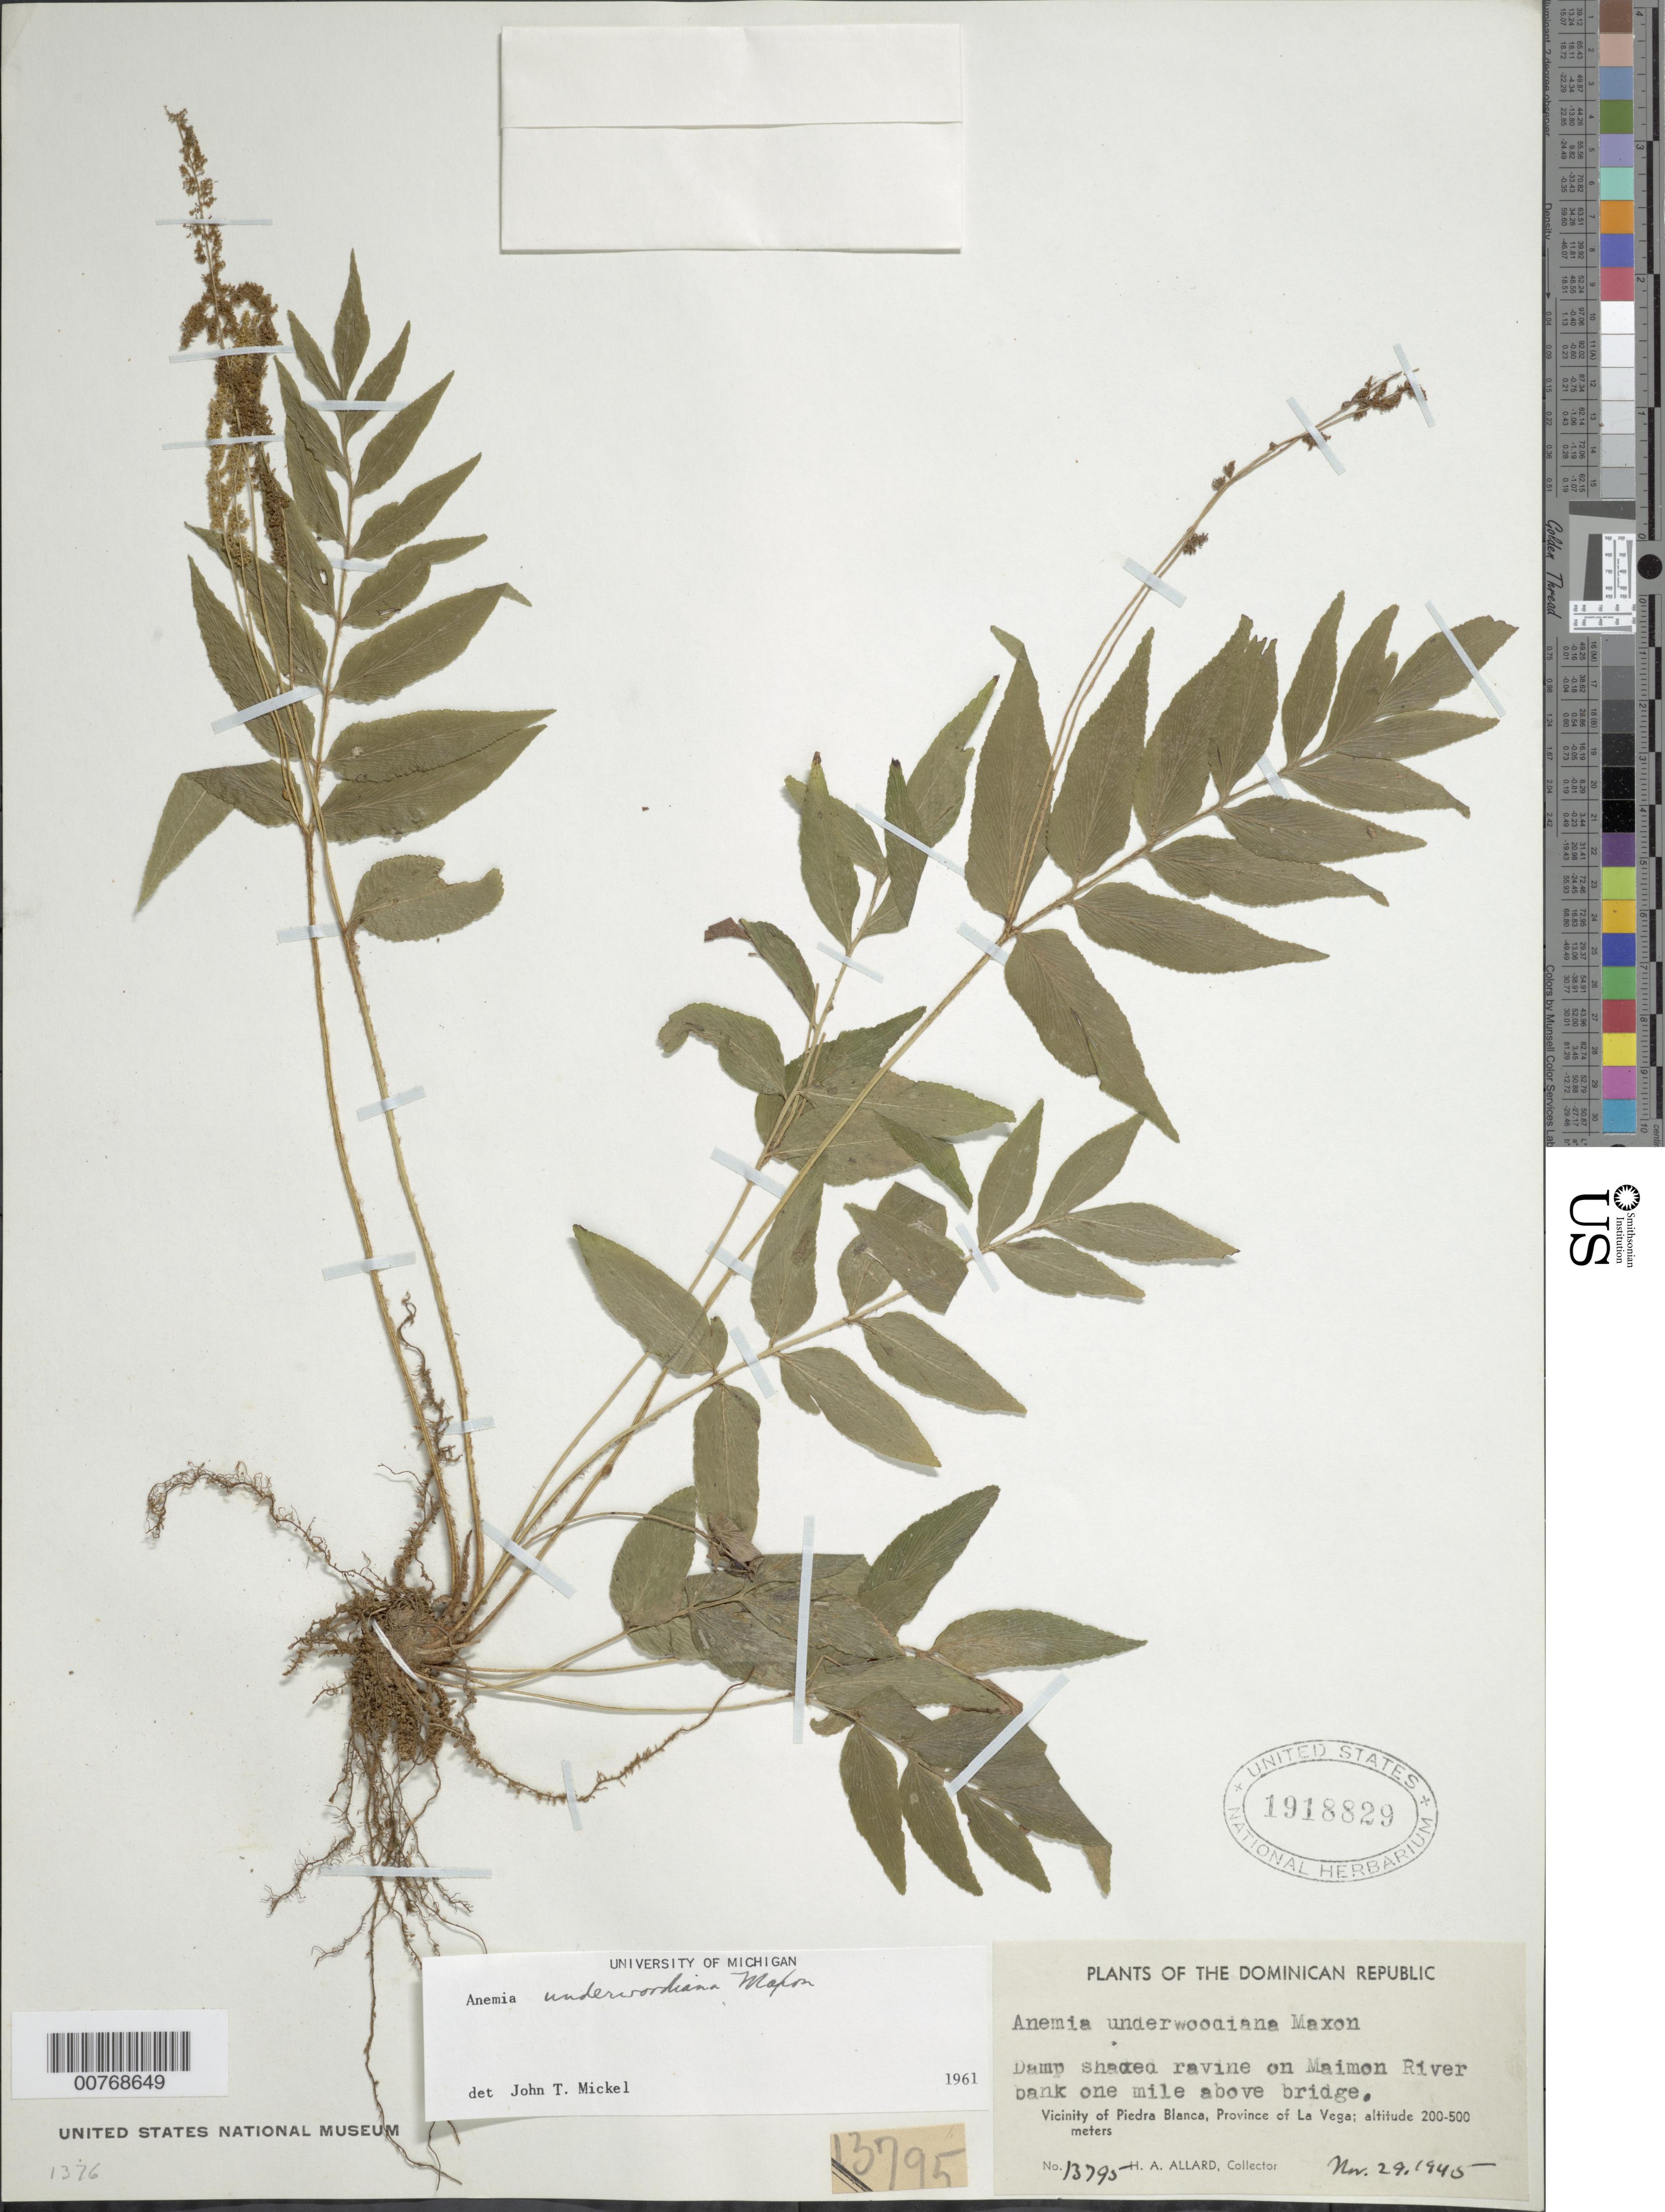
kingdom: Plantae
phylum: Tracheophyta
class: Polypodiopsida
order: Schizaeales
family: Anemiaceae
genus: Anemia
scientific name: Anemia underwoodiana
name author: Maxon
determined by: Mickel, J. T., (NY), New York Botanical Garden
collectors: H. A. Allard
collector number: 13795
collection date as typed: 29 Nov 1945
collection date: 1945-11-29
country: Dominican Republic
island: Hispaniola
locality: Vicinity of Piedra Blanca, Province of La Vega, Maimon River bank 1 mi above bridge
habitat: Damp shaded ravine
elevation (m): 200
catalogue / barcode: US 1918829